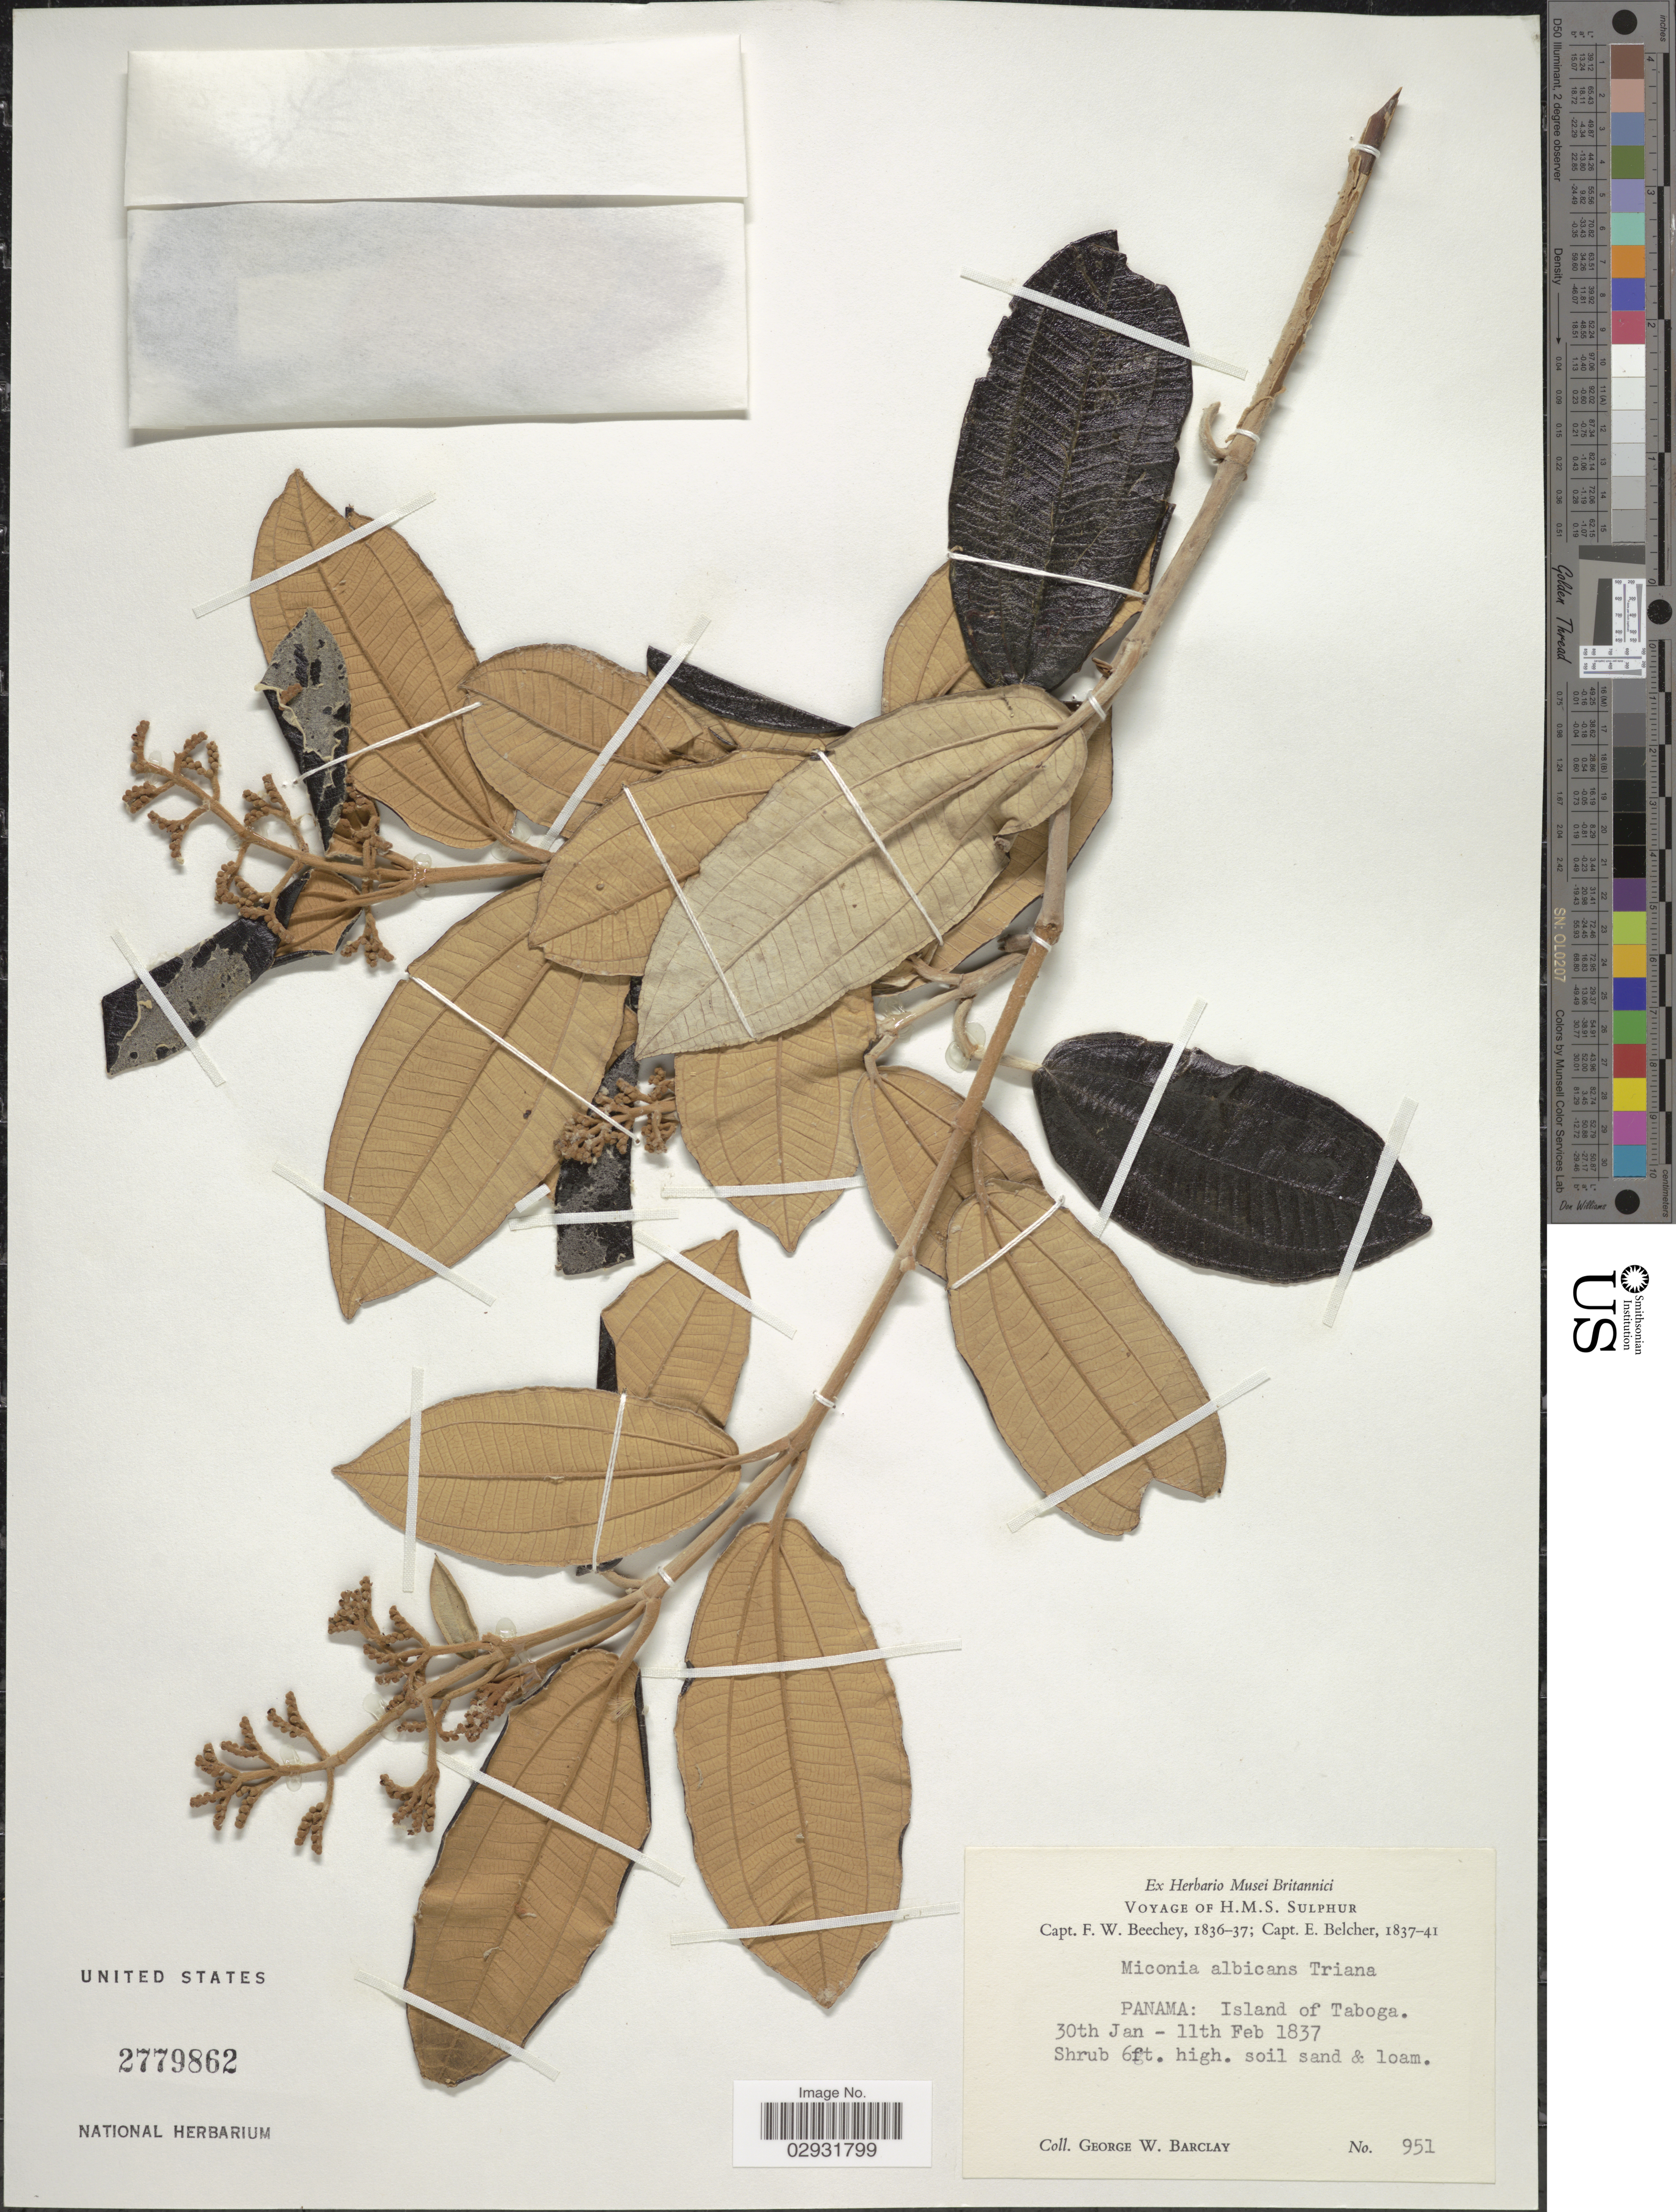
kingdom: Plantae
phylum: Tracheophyta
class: Magnoliopsida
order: Myrtales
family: Melastomataceae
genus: Miconia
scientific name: Miconia albicans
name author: (Sw.) Steud.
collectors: G. W. Barclay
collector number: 951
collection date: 1837-01-30/1837-02-11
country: Panama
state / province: Panamá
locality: Panama: Island of Taboga.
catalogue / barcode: US 2779862